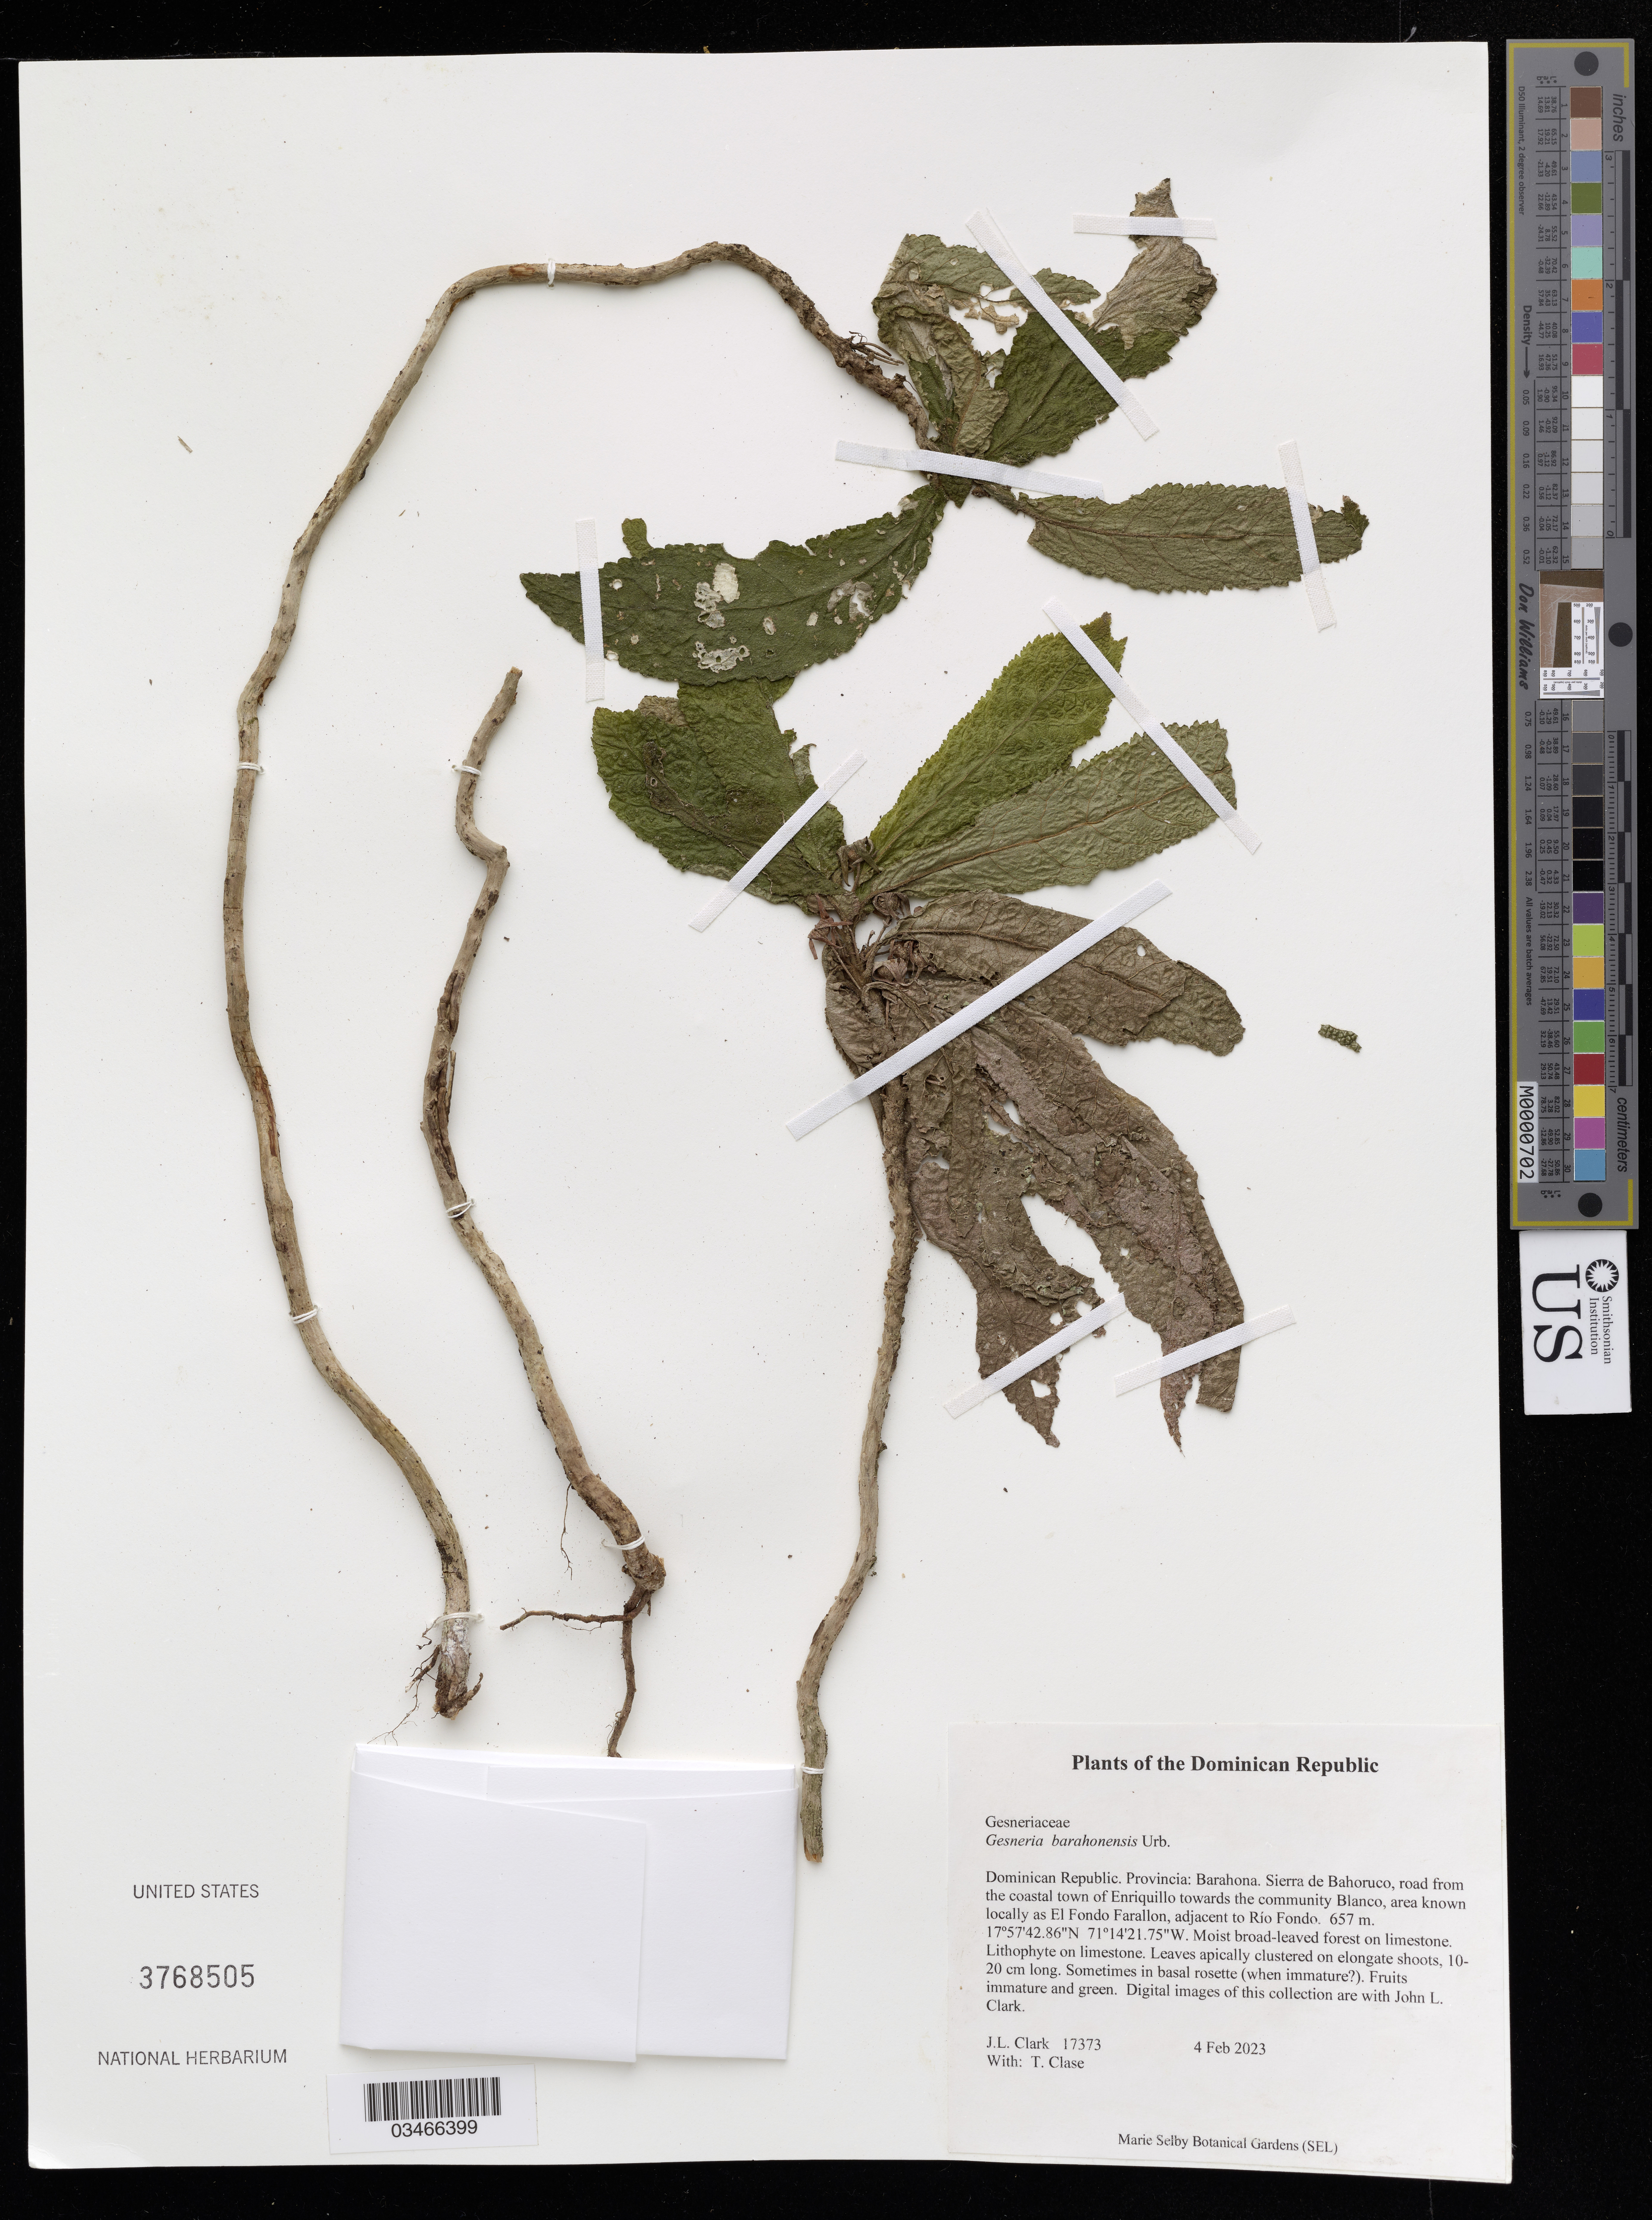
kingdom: Plantae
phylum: Tracheophyta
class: Magnoliopsida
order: Lamiales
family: Gesneriaceae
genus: Gesneria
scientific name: Gesneria barahonensis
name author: Urb.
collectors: J. Clark & T. Clase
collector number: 17373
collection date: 2023-02-04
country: Dominican Republic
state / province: Barahona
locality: Dominican Republic. Provincia: Barahona. Sierra de Bahoruco, road from the coastal town of Enriquillo towards the community Blanco, area known locally as El Fondo Farallon, adjacent to Río Fondo.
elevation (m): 657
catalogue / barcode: US 3768505